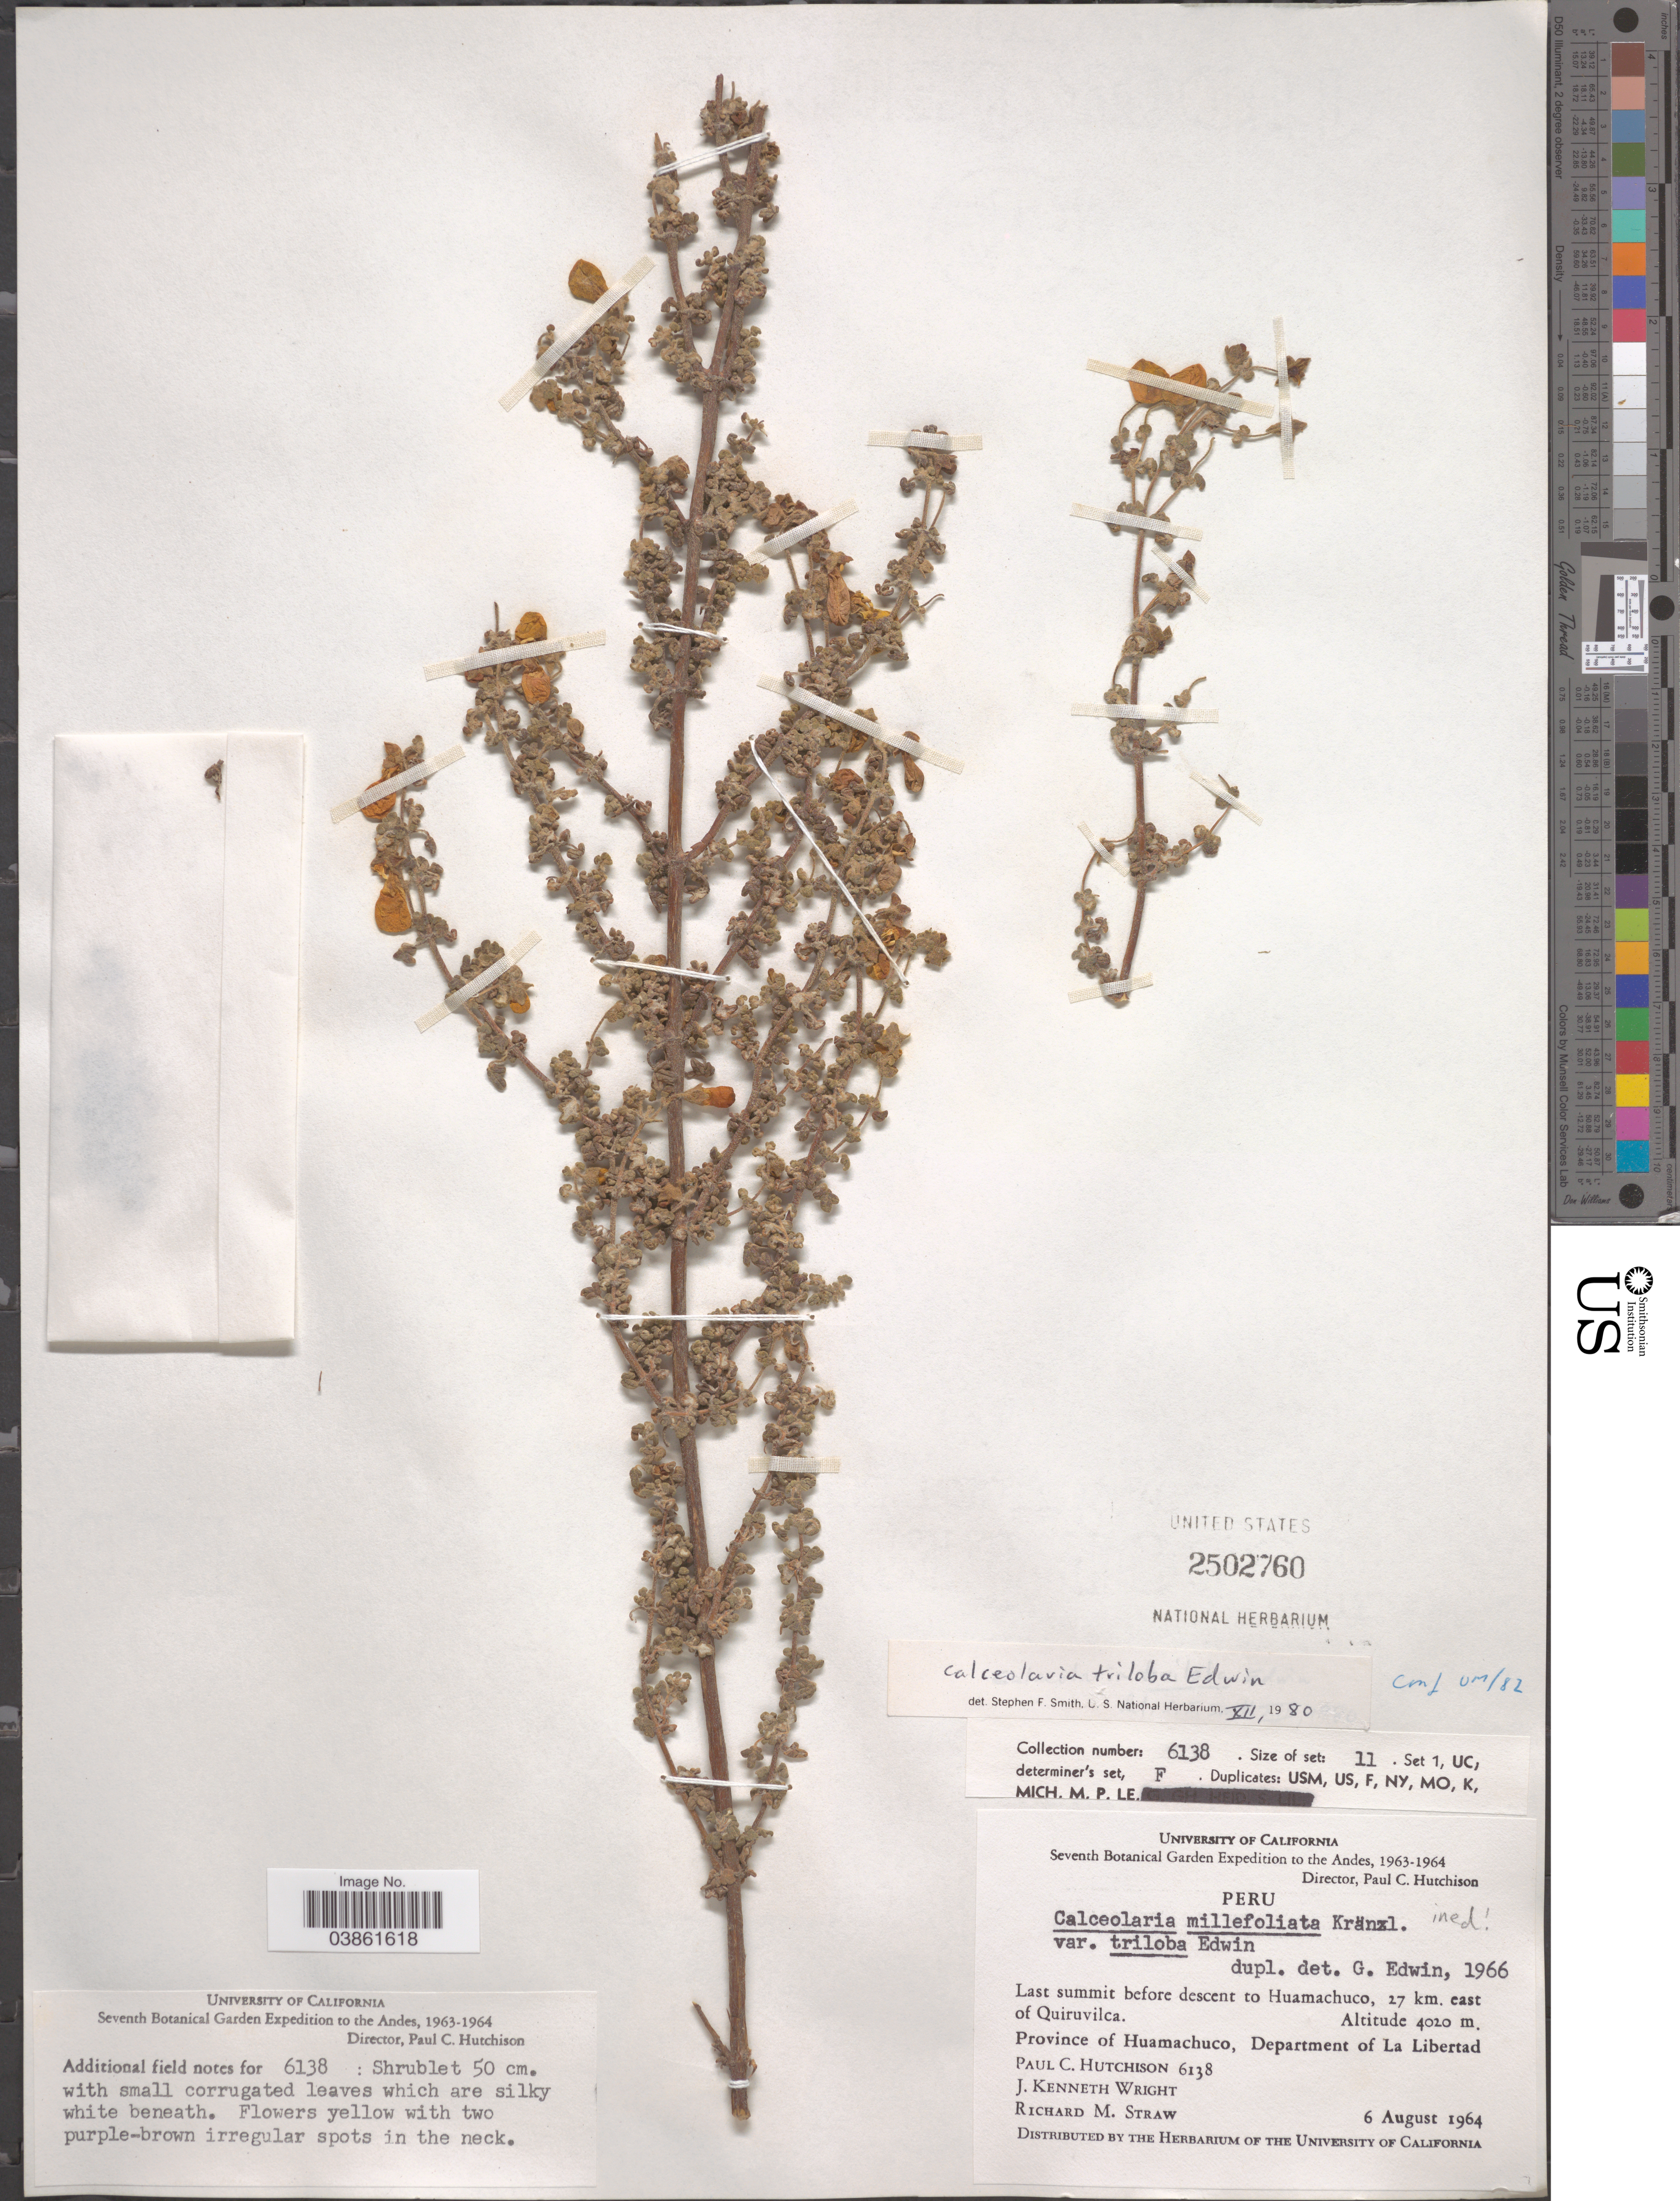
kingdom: Plantae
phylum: Tracheophyta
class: Magnoliopsida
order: Lamiales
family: Calceolariaceae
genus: Calceolaria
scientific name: Calceolaria triloba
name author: Edwin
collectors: P. C. Hutchison, J. K. Wright & R. M. Straw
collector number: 6138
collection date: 1964-08-06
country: Peru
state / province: La Libertad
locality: The Andes. Last summit before descent to Huamachuco, 27 km. east of Quiruvilca. Province of Huamachuco, Department of La Libertad.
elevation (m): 4020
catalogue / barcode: US 2502760